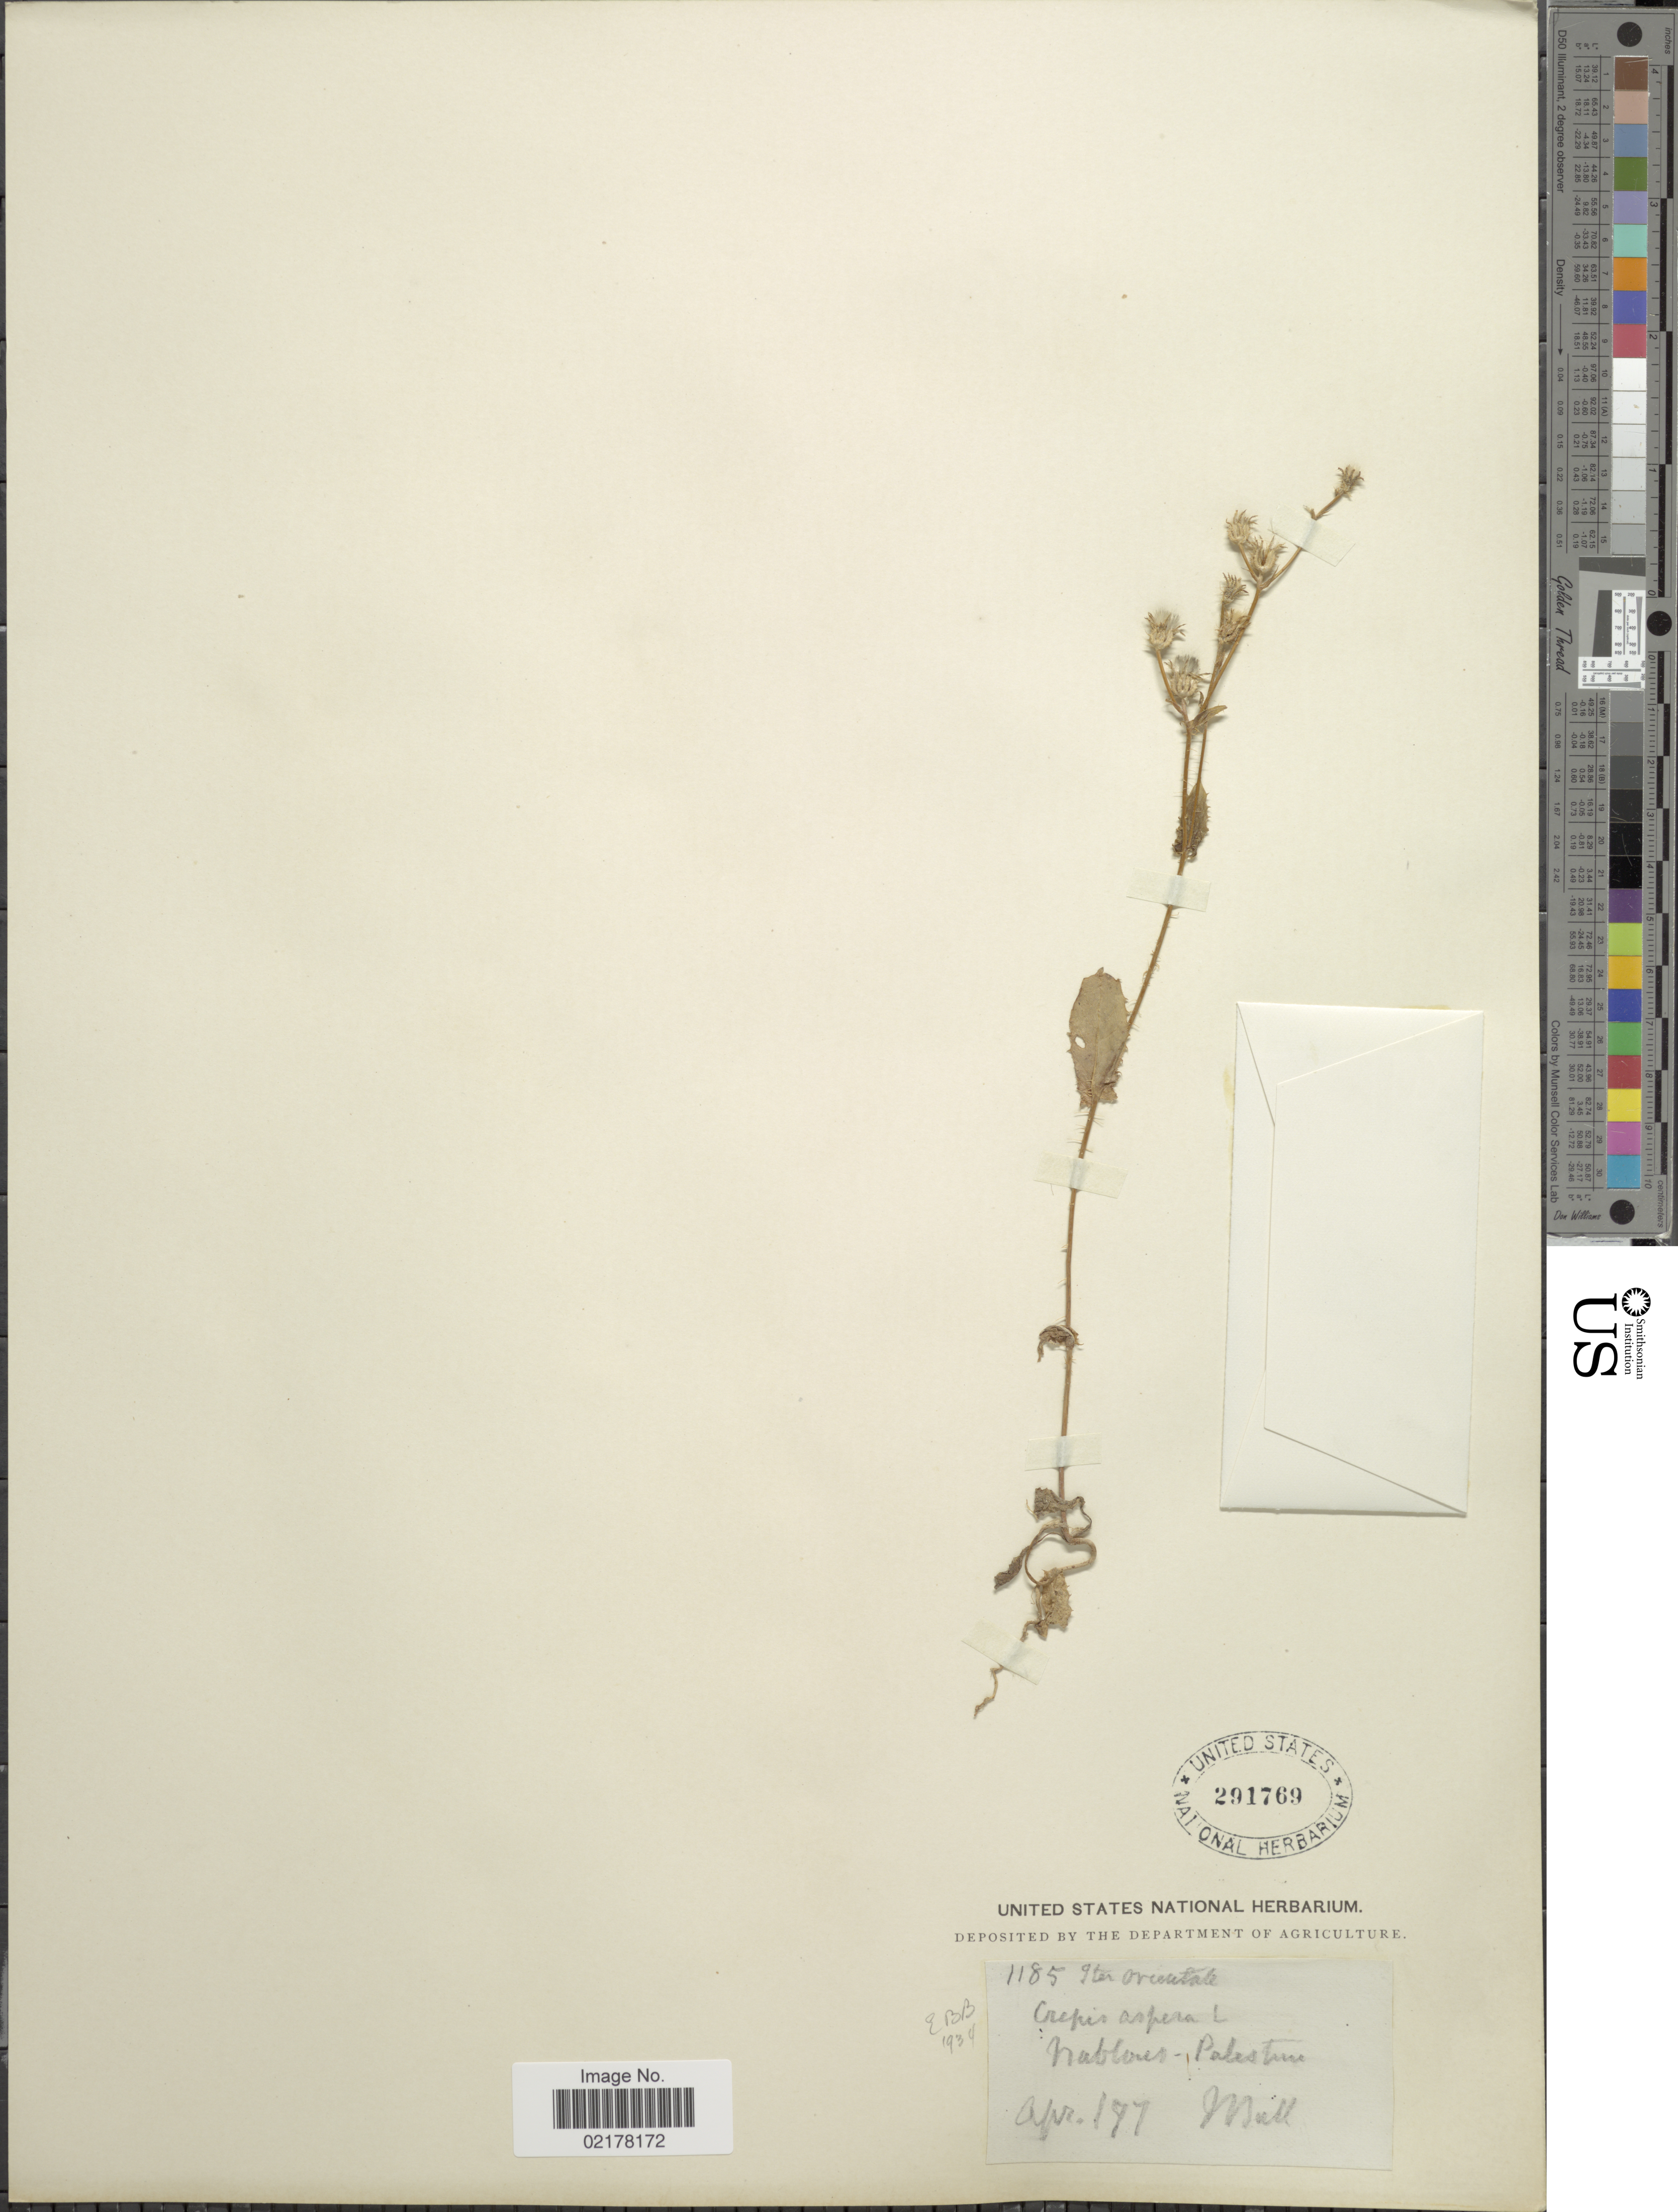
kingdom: Plantae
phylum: Tracheophyta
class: Magnoliopsida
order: Asterales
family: Asteraceae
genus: Crepis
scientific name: Crepis aspera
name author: L.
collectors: J. Ball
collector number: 1185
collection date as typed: Transcribed d/m/y: /4/87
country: Israel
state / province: West Bank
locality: Palestine, Nablus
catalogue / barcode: US 291769